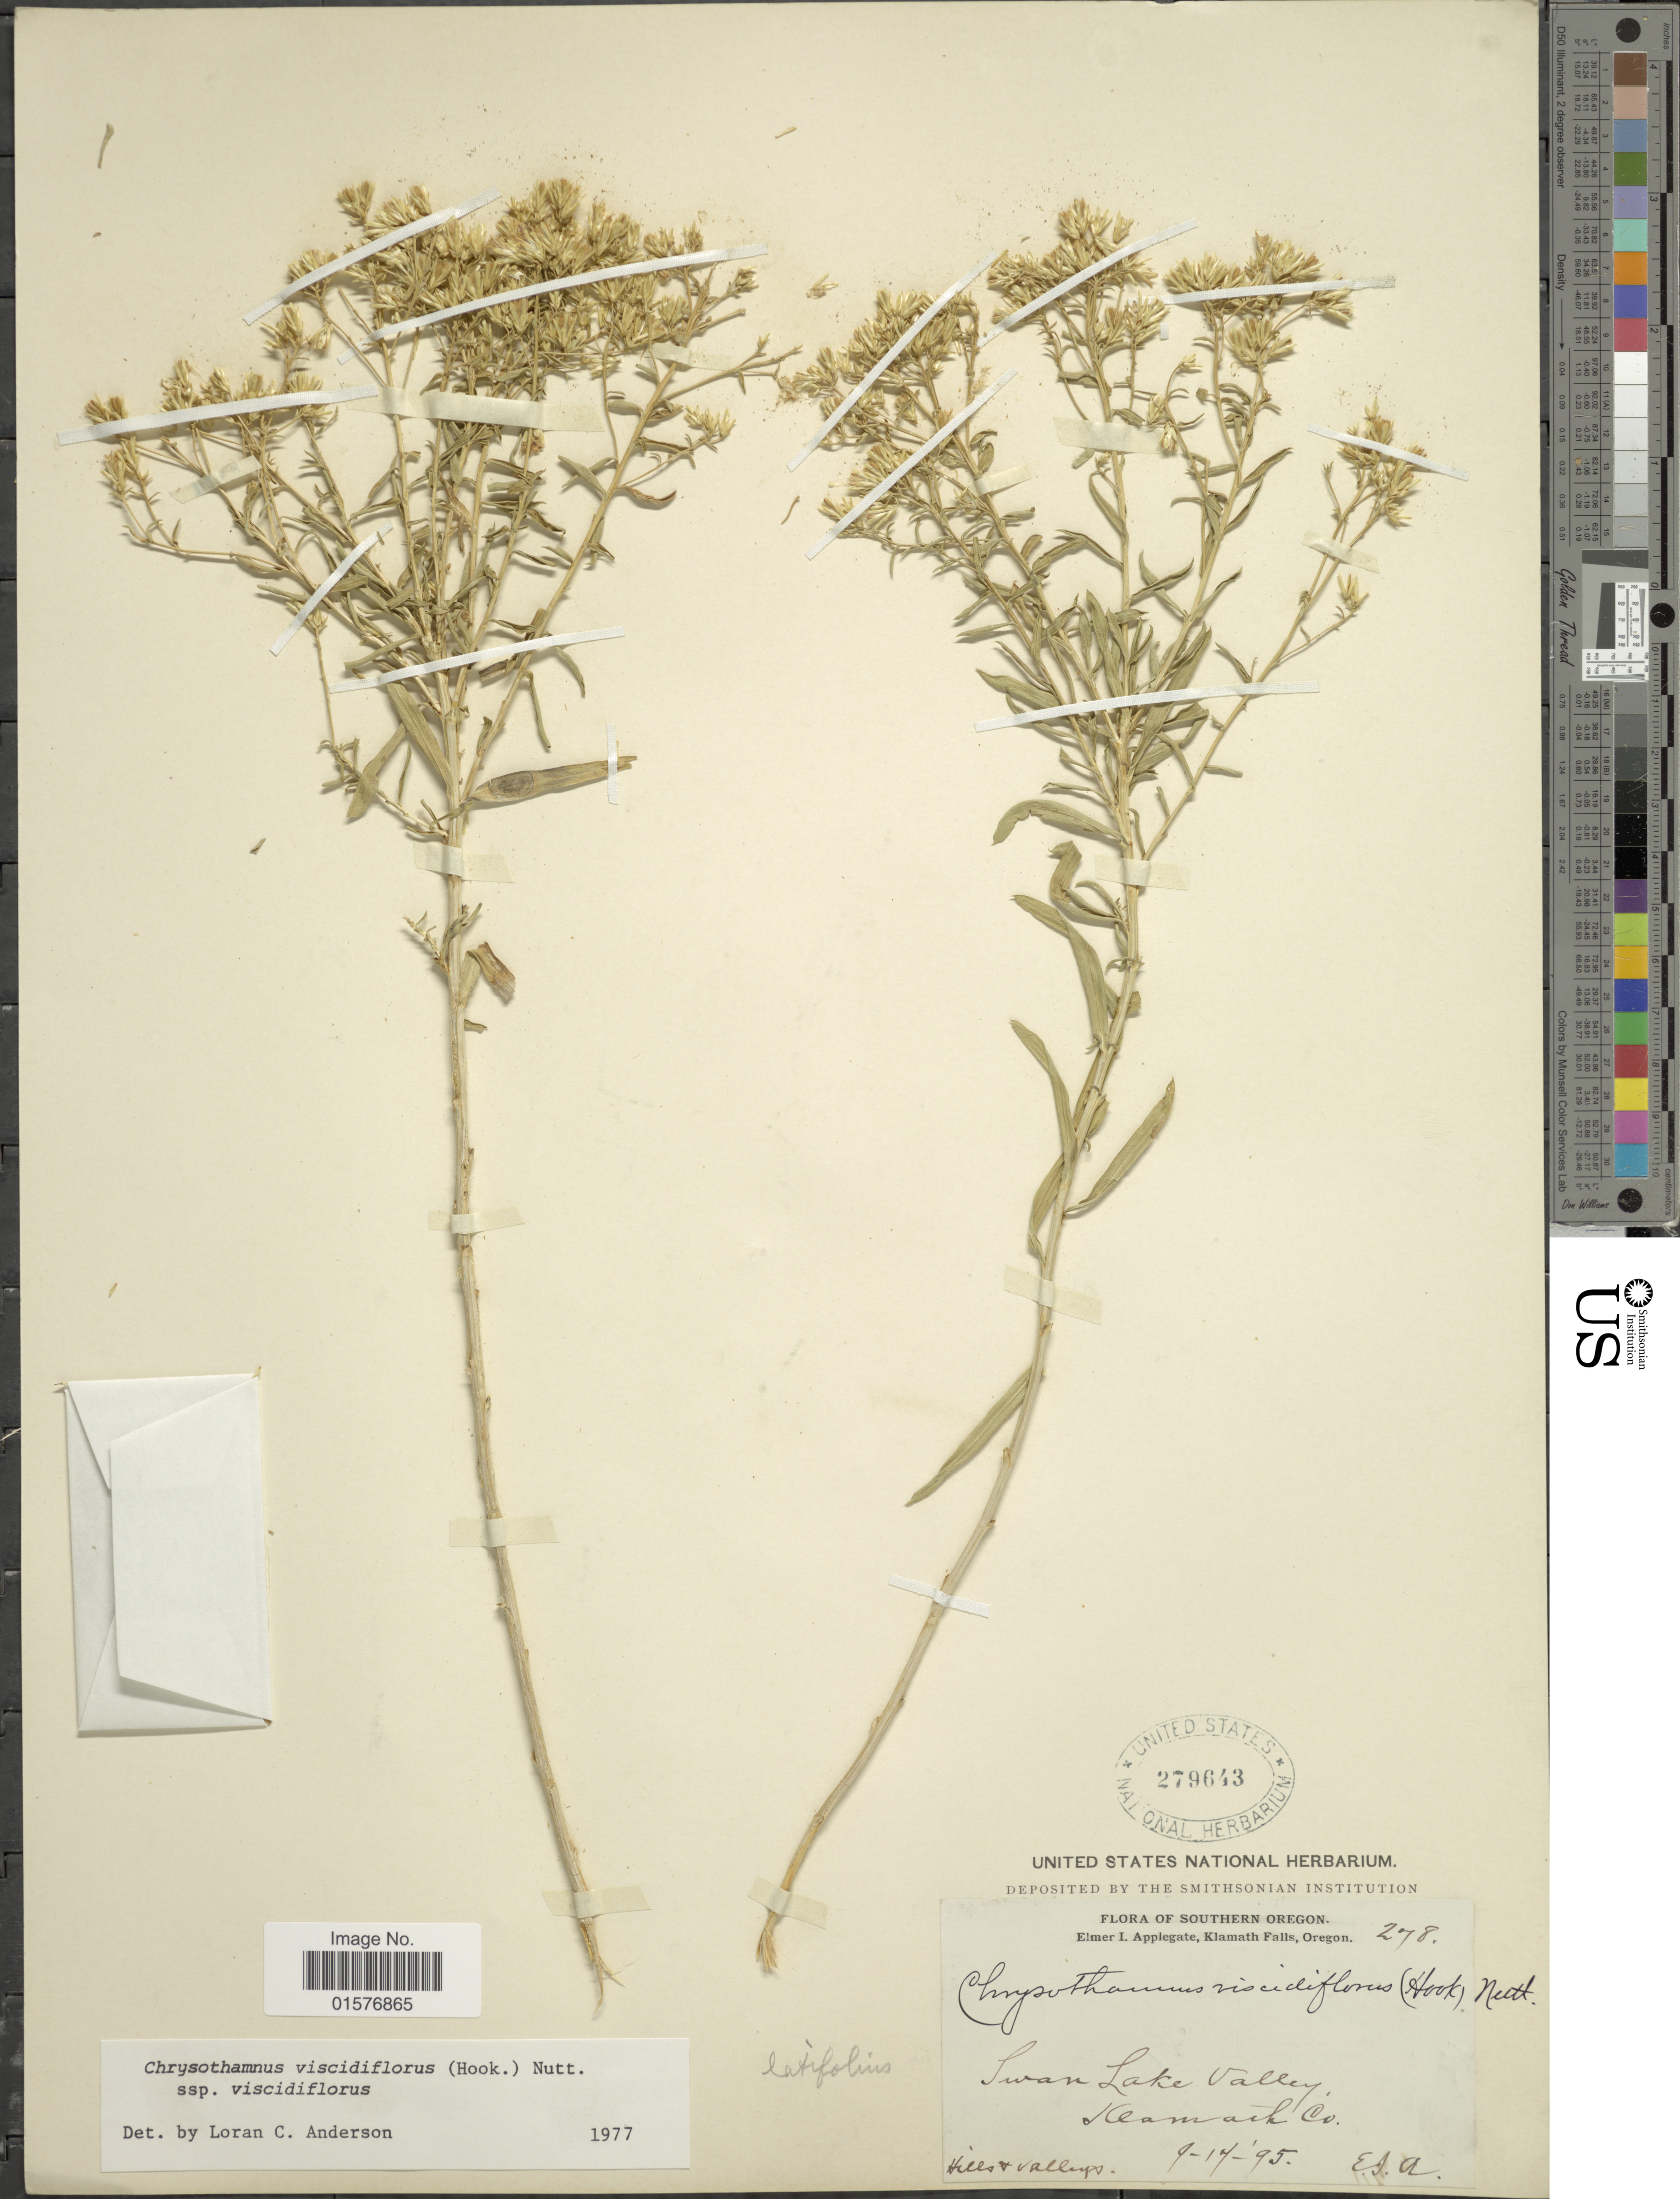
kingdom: Plantae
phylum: Tracheophyta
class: Magnoliopsida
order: Asterales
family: Asteraceae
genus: Chrysothamnus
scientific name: Chrysothamnus viscidiflorus subsp. viscidiflorus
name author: (Hook.) Nutt.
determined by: Urbatsch, Lowell E., Curator (LSU), Louisiana State University (UNITED STATES)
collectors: E. I. Applegate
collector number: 278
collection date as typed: Transcribed d/m/y: 17/9/95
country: United States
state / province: Oregon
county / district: Klamath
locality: Southern Oregon, Klamath Falls, Oregon, Swan Lake Valley, Klamath Co.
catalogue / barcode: US 279643